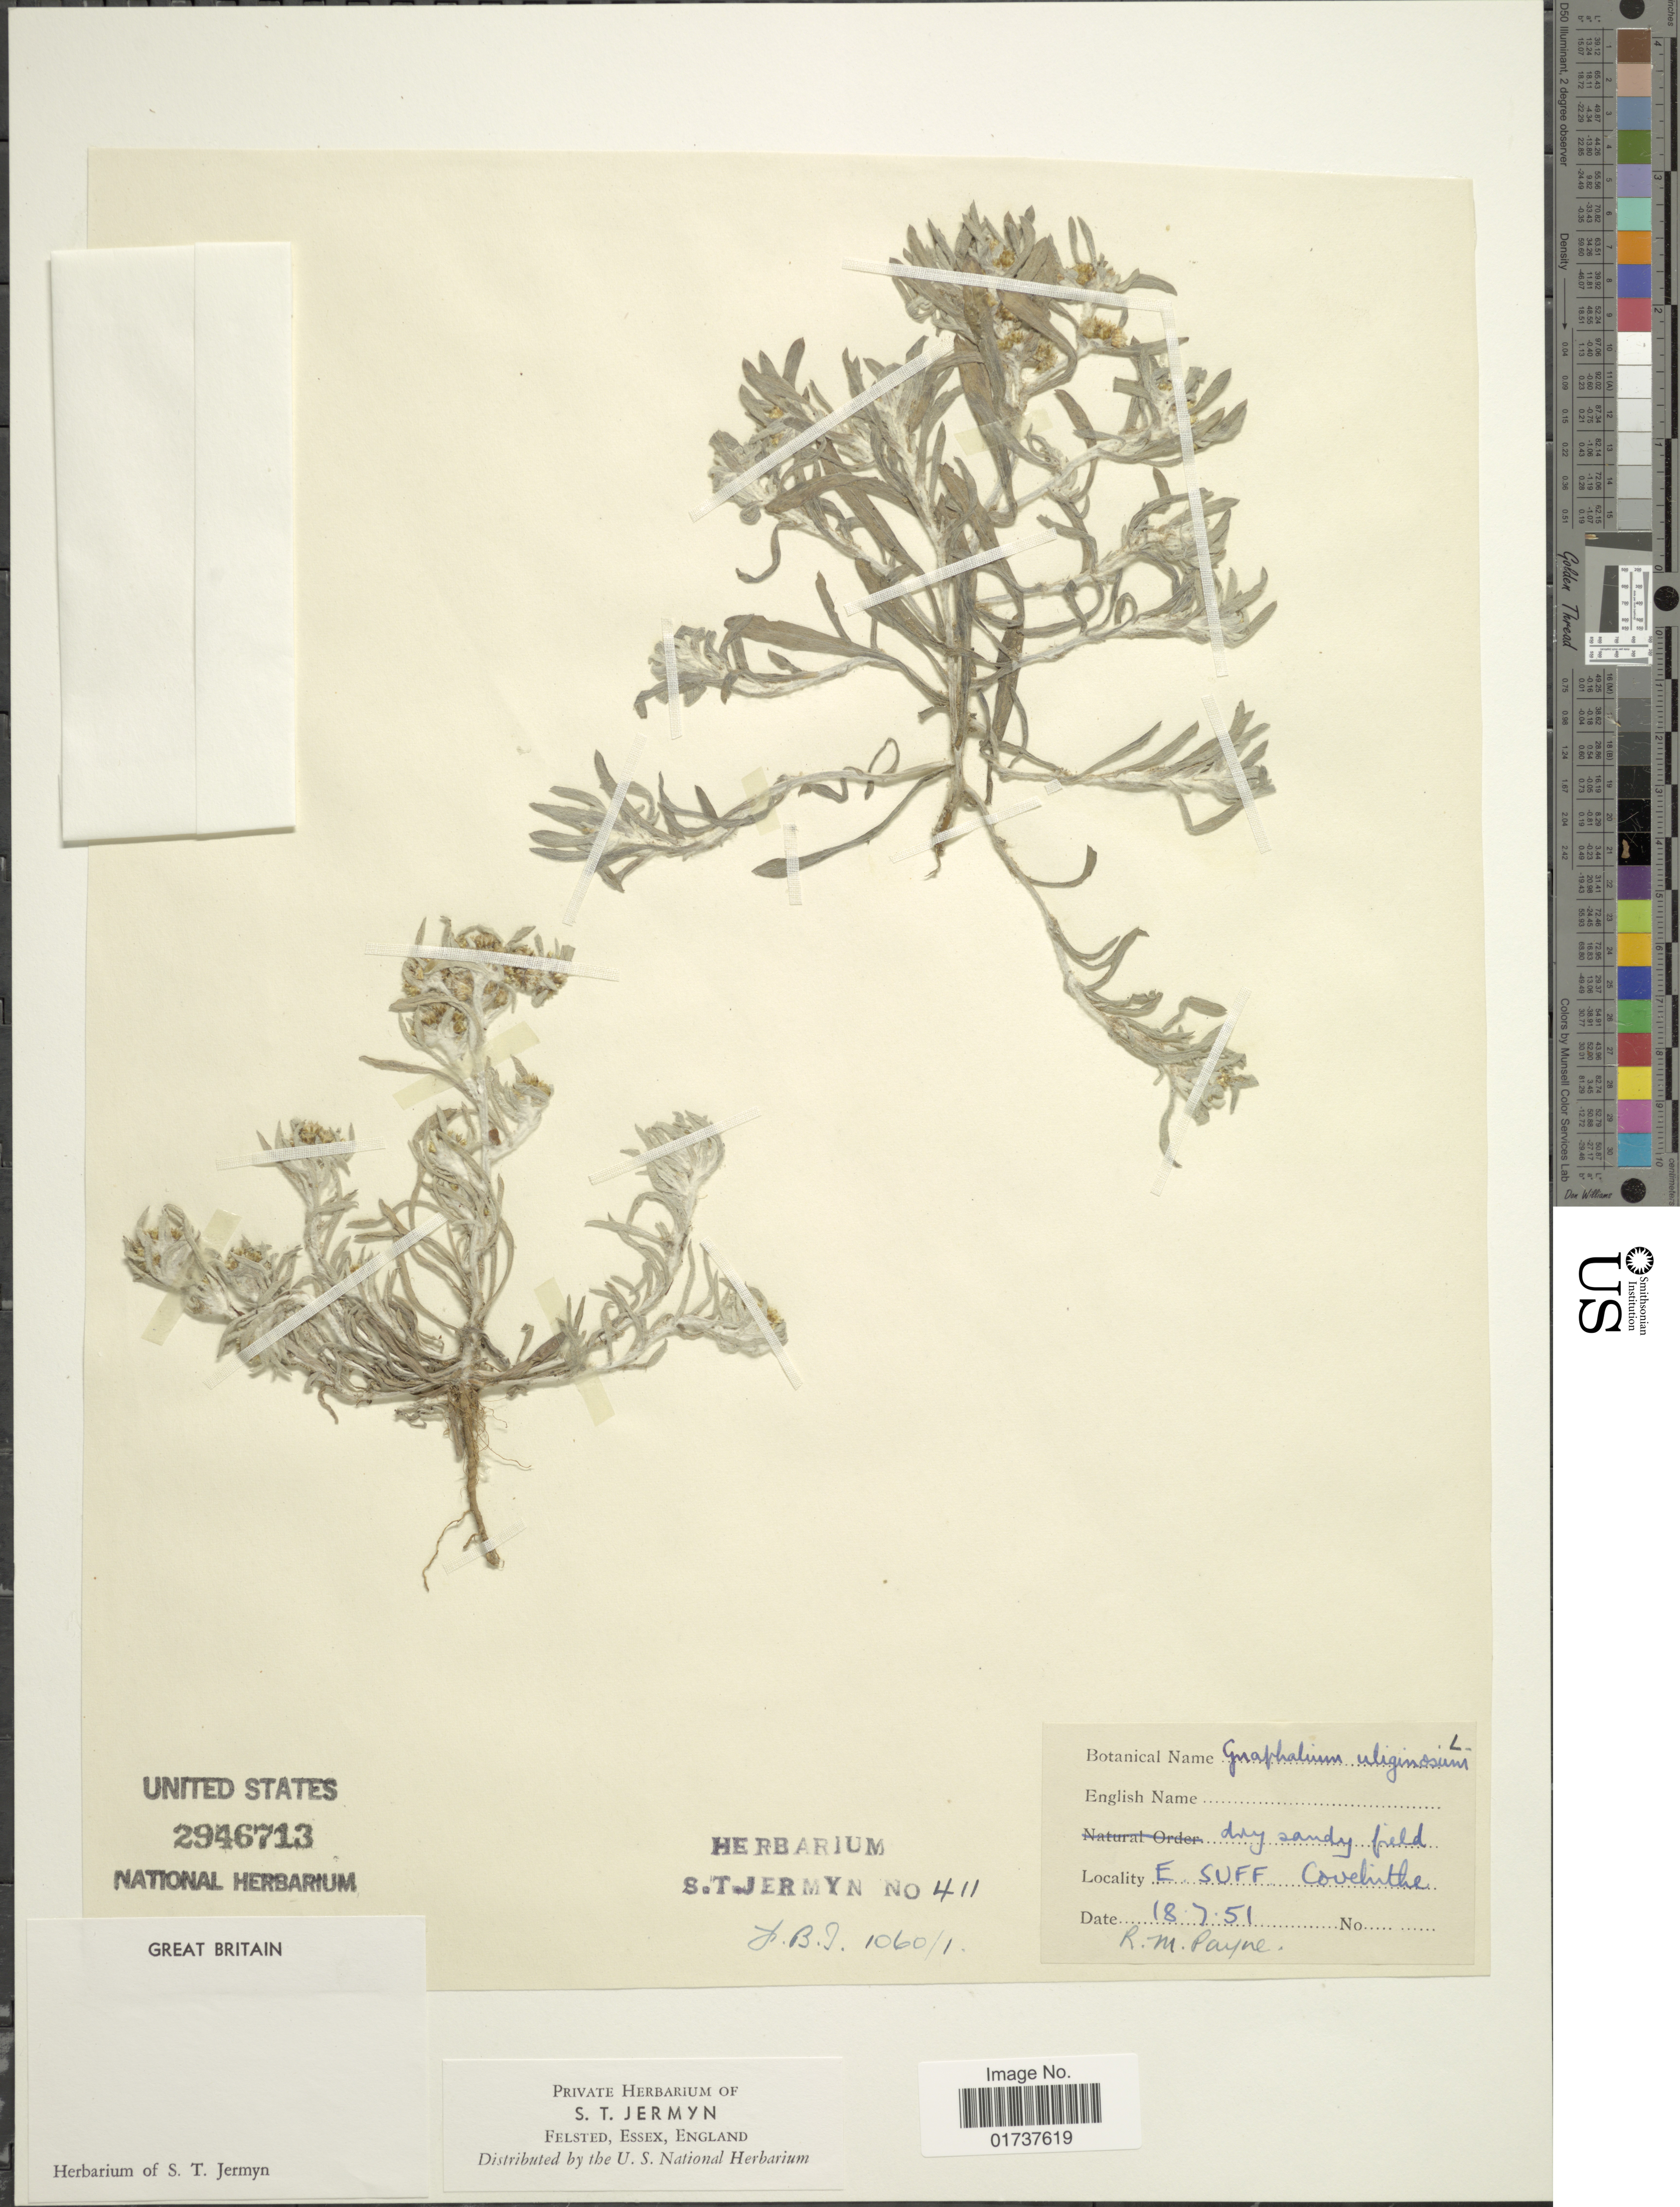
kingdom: Plantae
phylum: Tracheophyta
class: Magnoliopsida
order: Asterales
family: Asteraceae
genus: Gnaphalium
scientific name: Gnaphalium uliginosum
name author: L.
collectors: R. Payne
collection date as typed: Transcribed d/m/y: 18/7/51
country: United Kingdom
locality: E SUFF Covehithe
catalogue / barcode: US 2946713